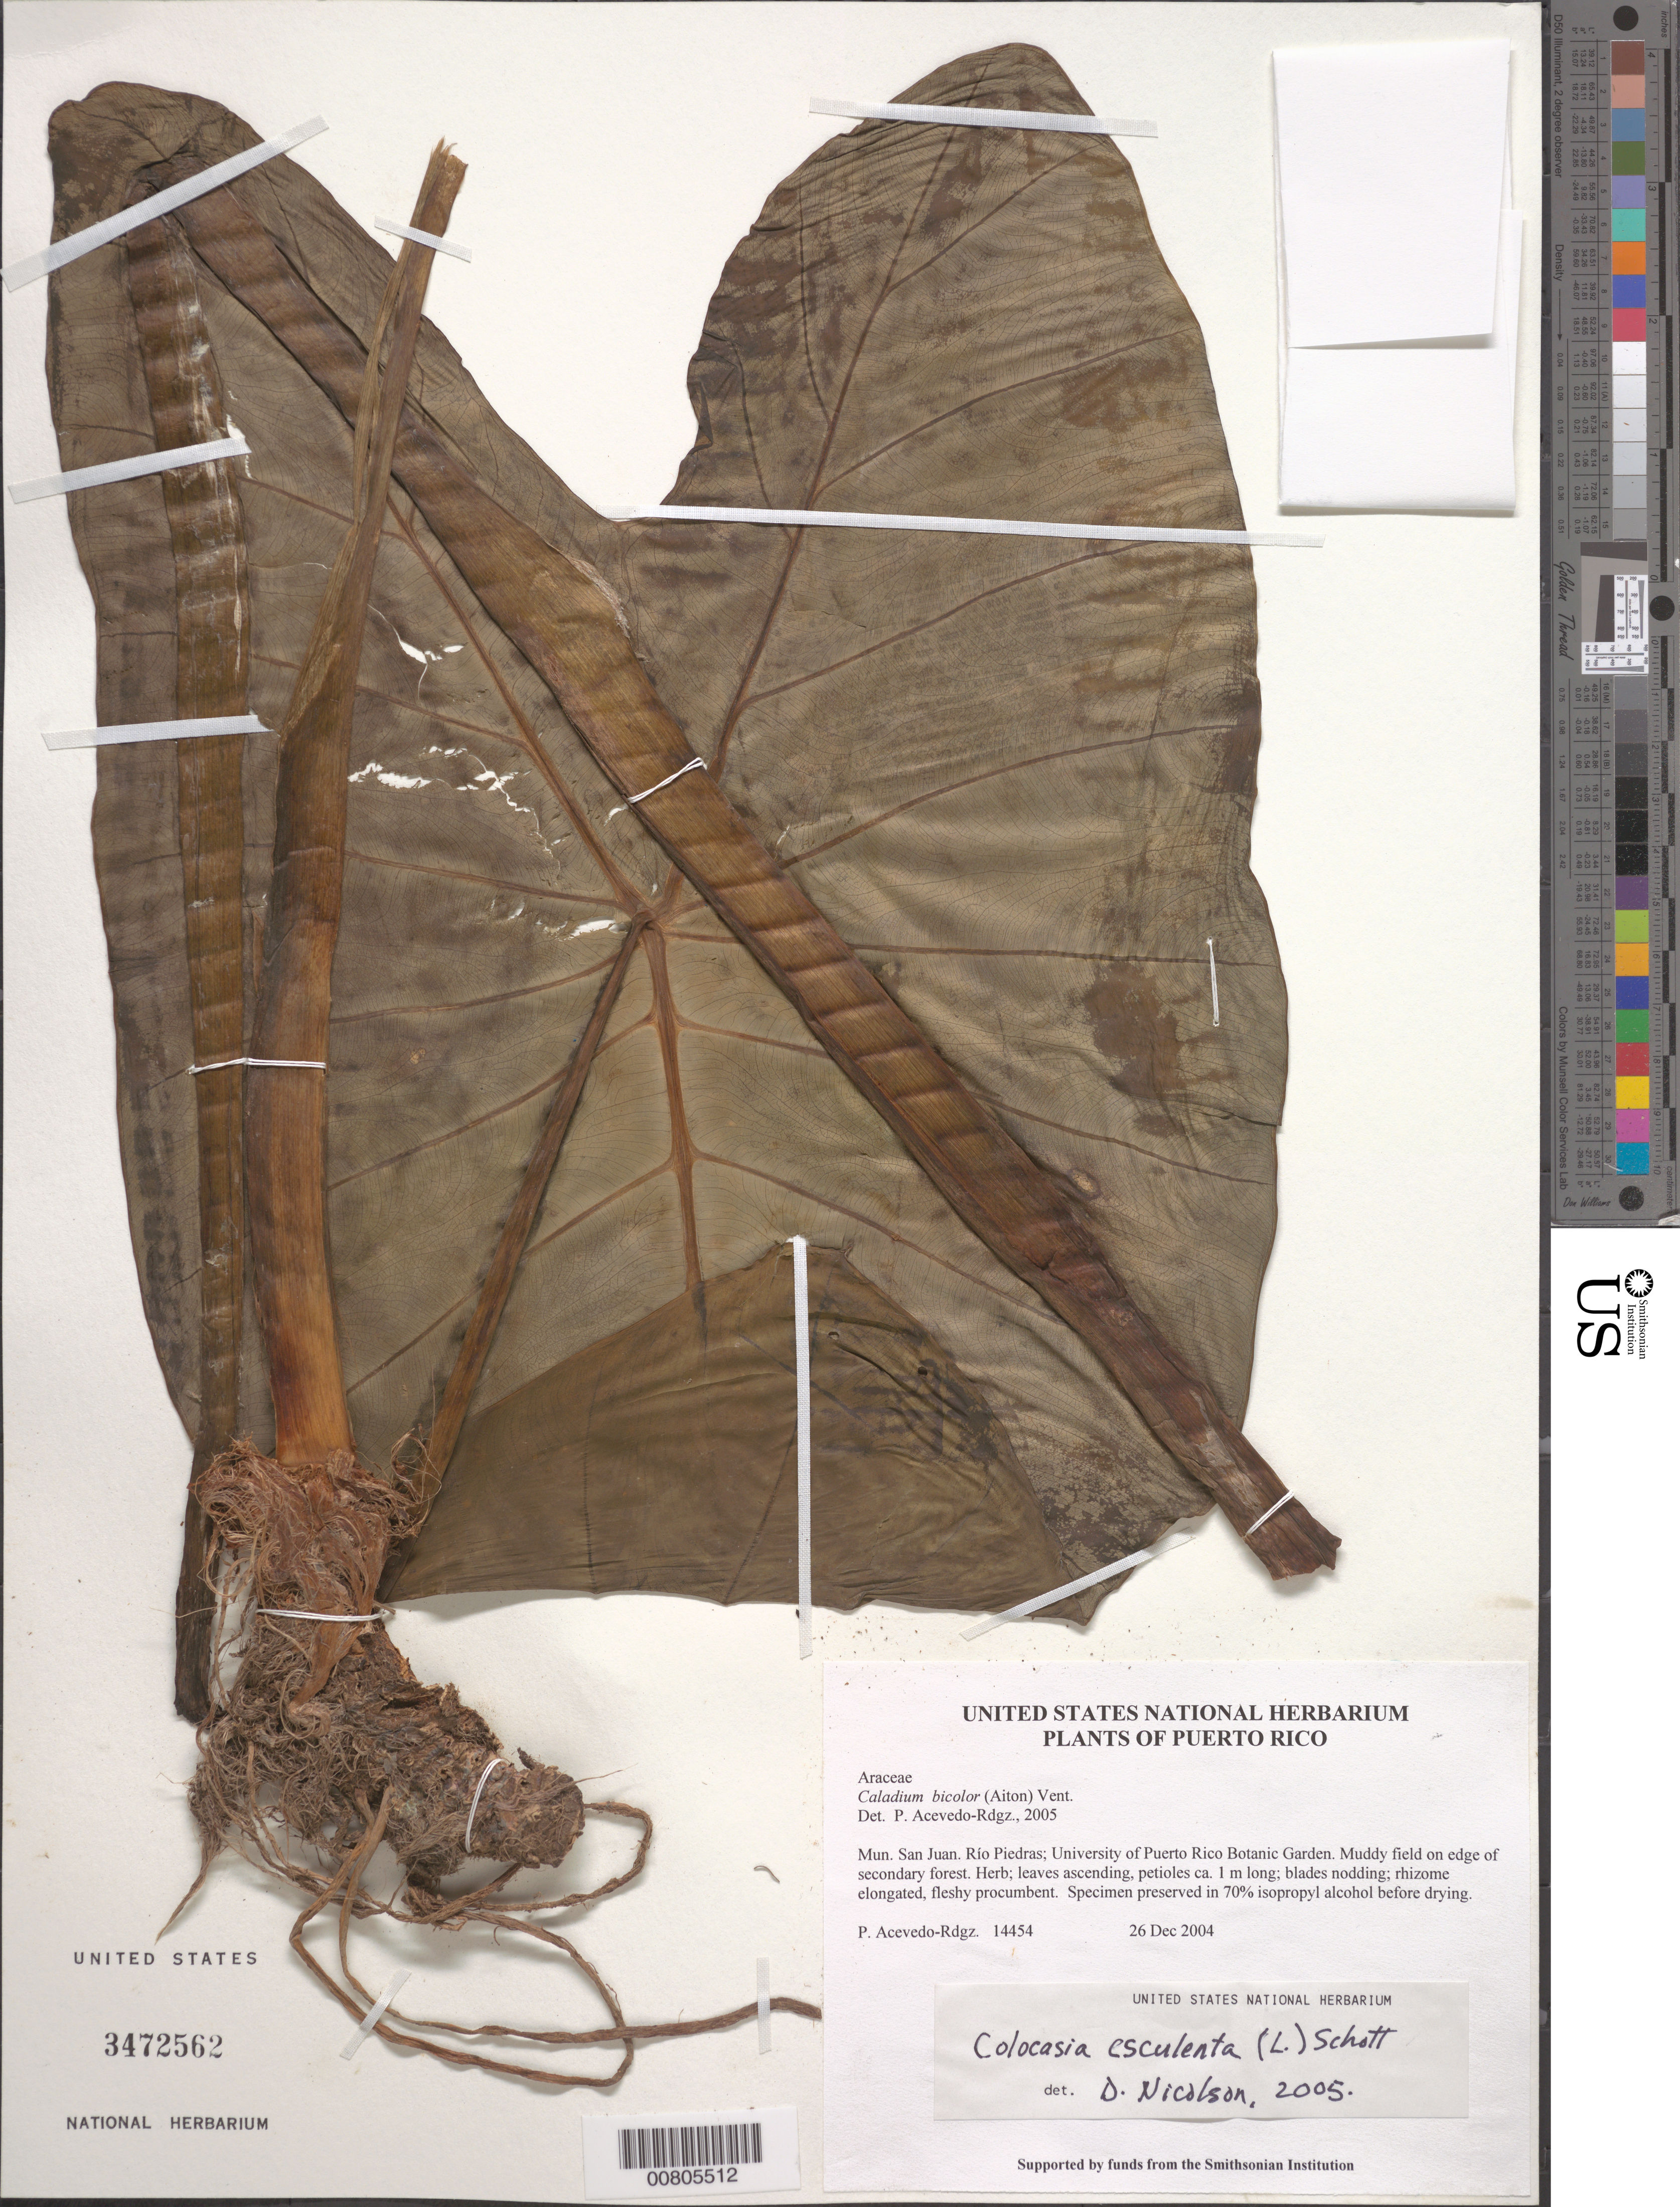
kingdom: Plantae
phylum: Tracheophyta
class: Liliopsida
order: Alismatales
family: Araceae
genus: Colocasia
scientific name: Colocasia esculenta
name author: (L.) Schott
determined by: Nicolson, Dan H.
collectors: P. Acevedo-Rodr.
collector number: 14454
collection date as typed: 26 Dec 2004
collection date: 2004-12-26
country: Puerto Rico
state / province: San Juan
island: Puerto Rico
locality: Mun. San Juan. Río Piedras; University of Puerto Rico Botanic Garden.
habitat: Muddy field on edge of secondary forest.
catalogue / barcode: US 3472562